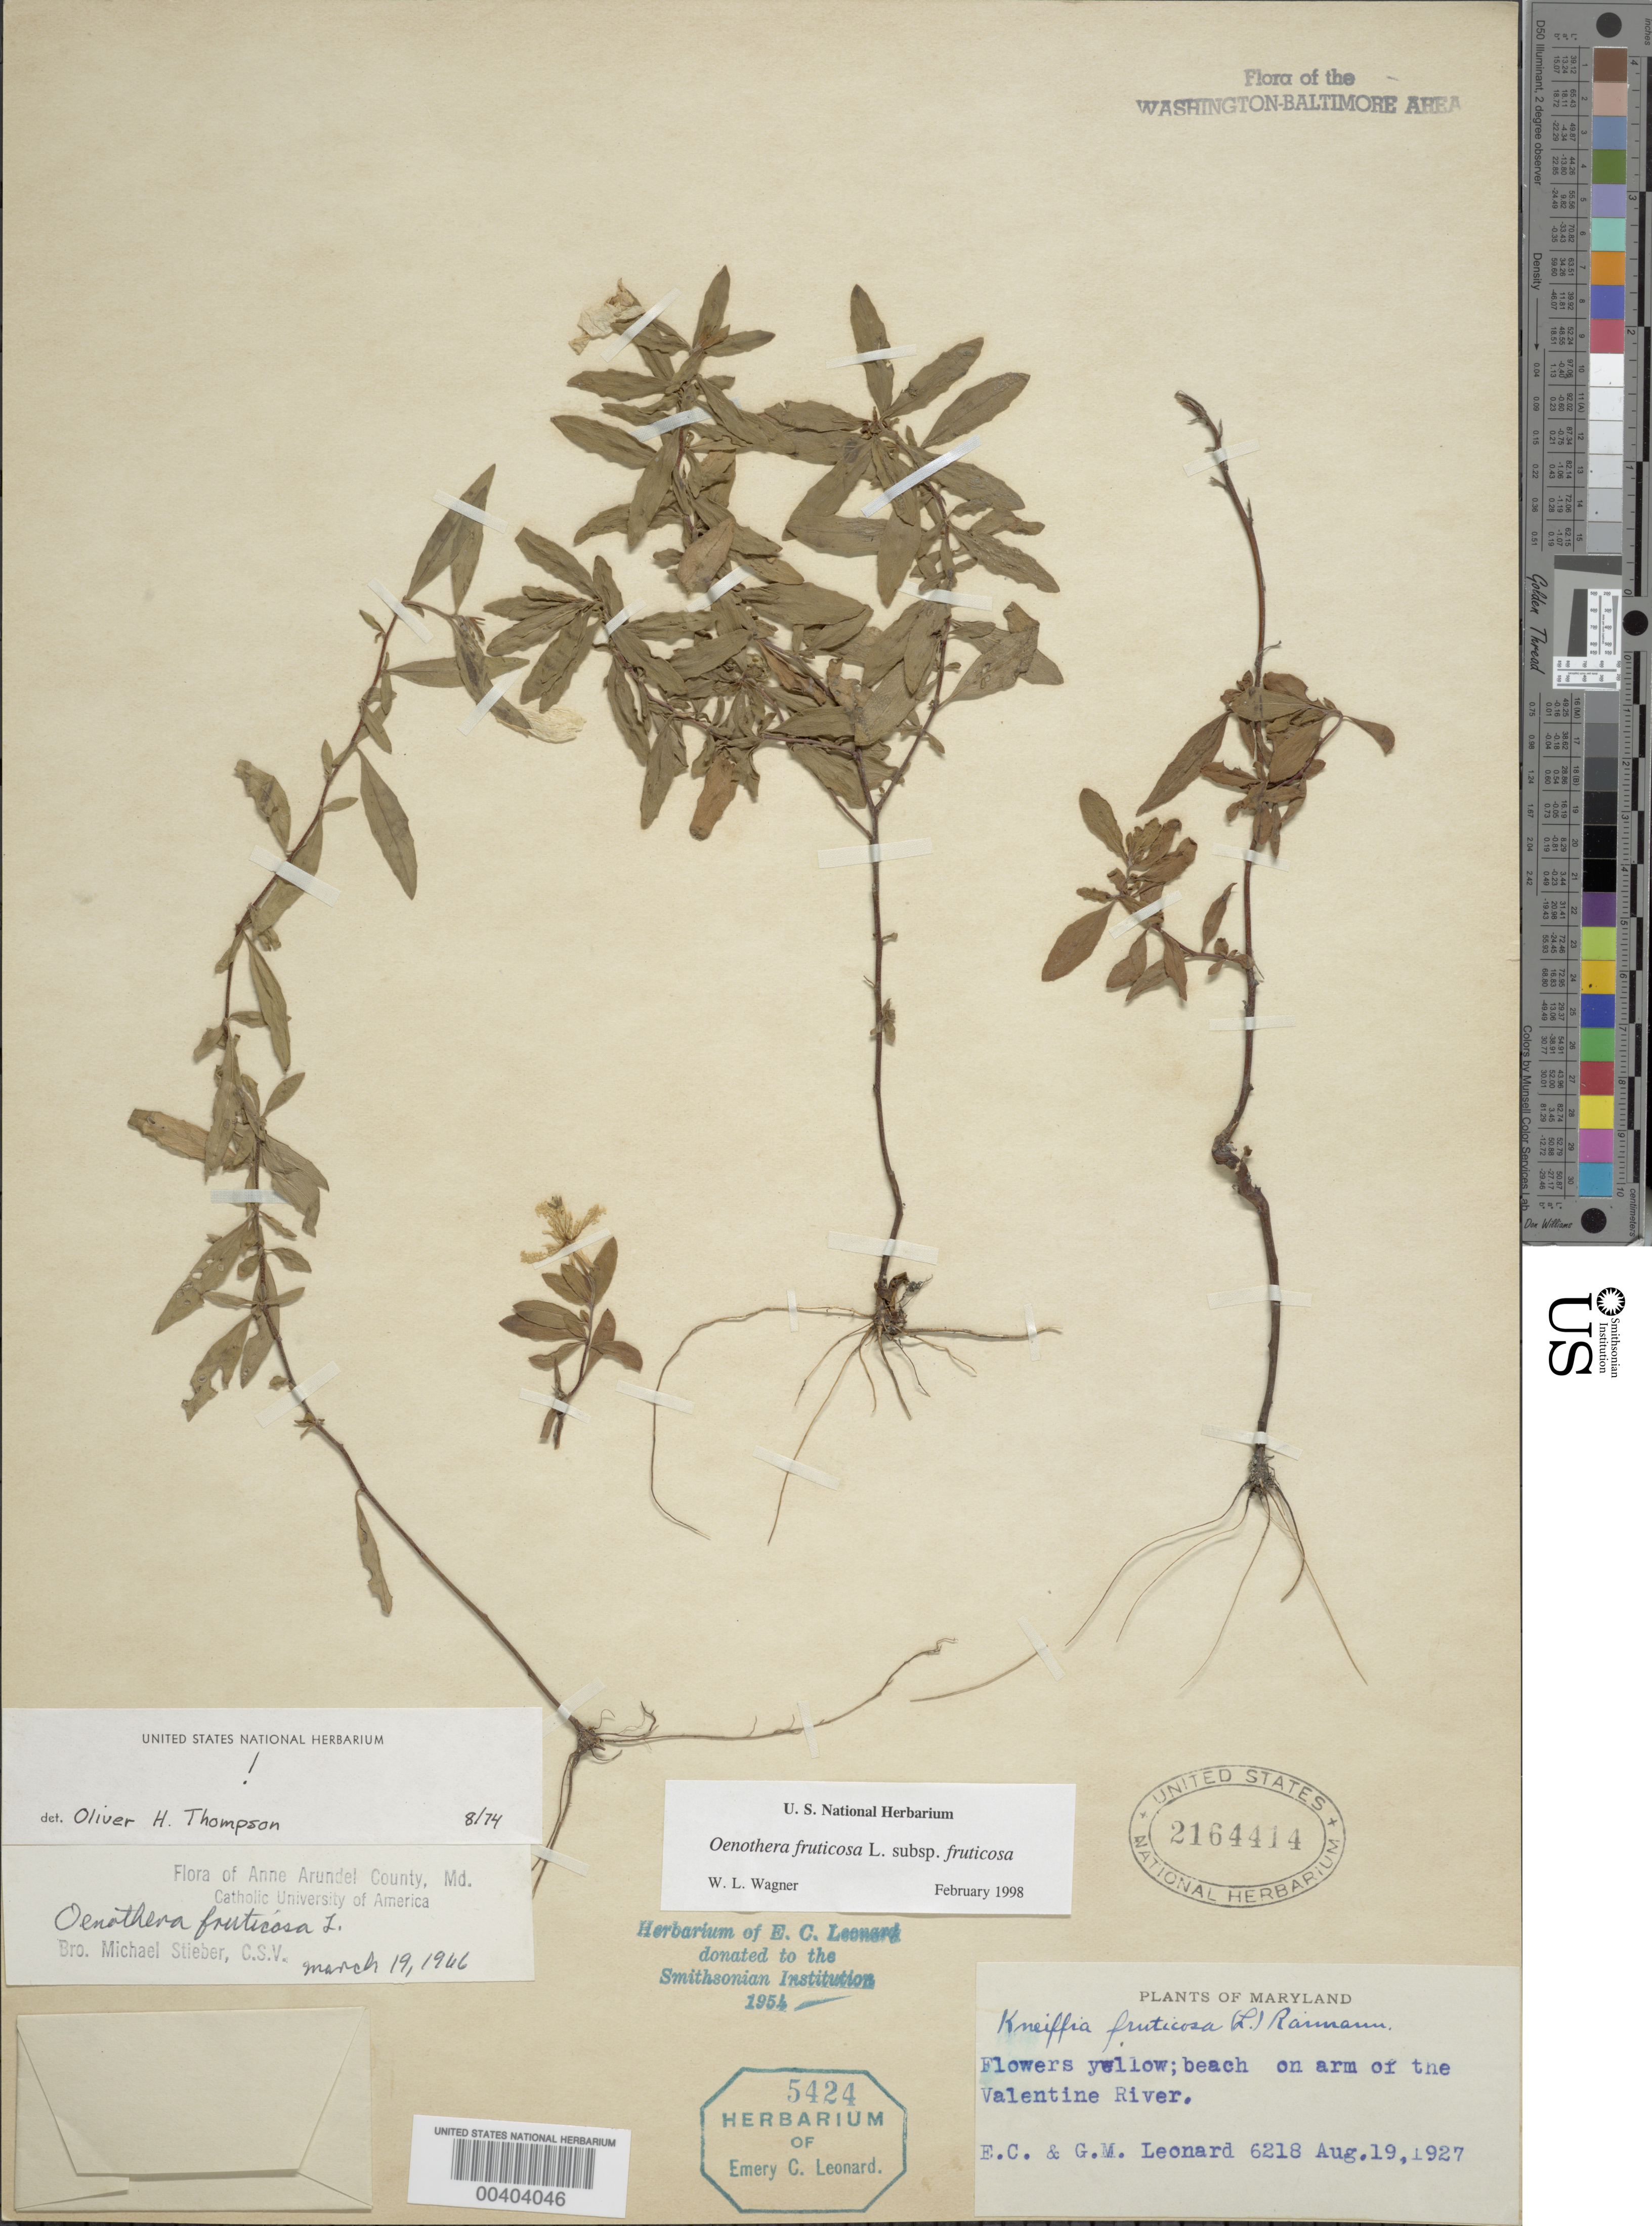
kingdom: Plantae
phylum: Tracheophyta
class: Magnoliopsida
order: Myrtales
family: Onagraceae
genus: Oenothera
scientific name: Oenothera fruticosa subsp. fruticosa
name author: L.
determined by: Wagner, W. L., (BOT), Smithsonian Institution - National Museum of Natural History (UNITED STATES)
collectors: E. C. Leonard & G. M. Leonard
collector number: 6218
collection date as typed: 19 Aug 1927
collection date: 1927-08-19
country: United States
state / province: Maryland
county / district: Anne Arundel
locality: Arm of the Valentine River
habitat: Beach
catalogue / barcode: US 2164414